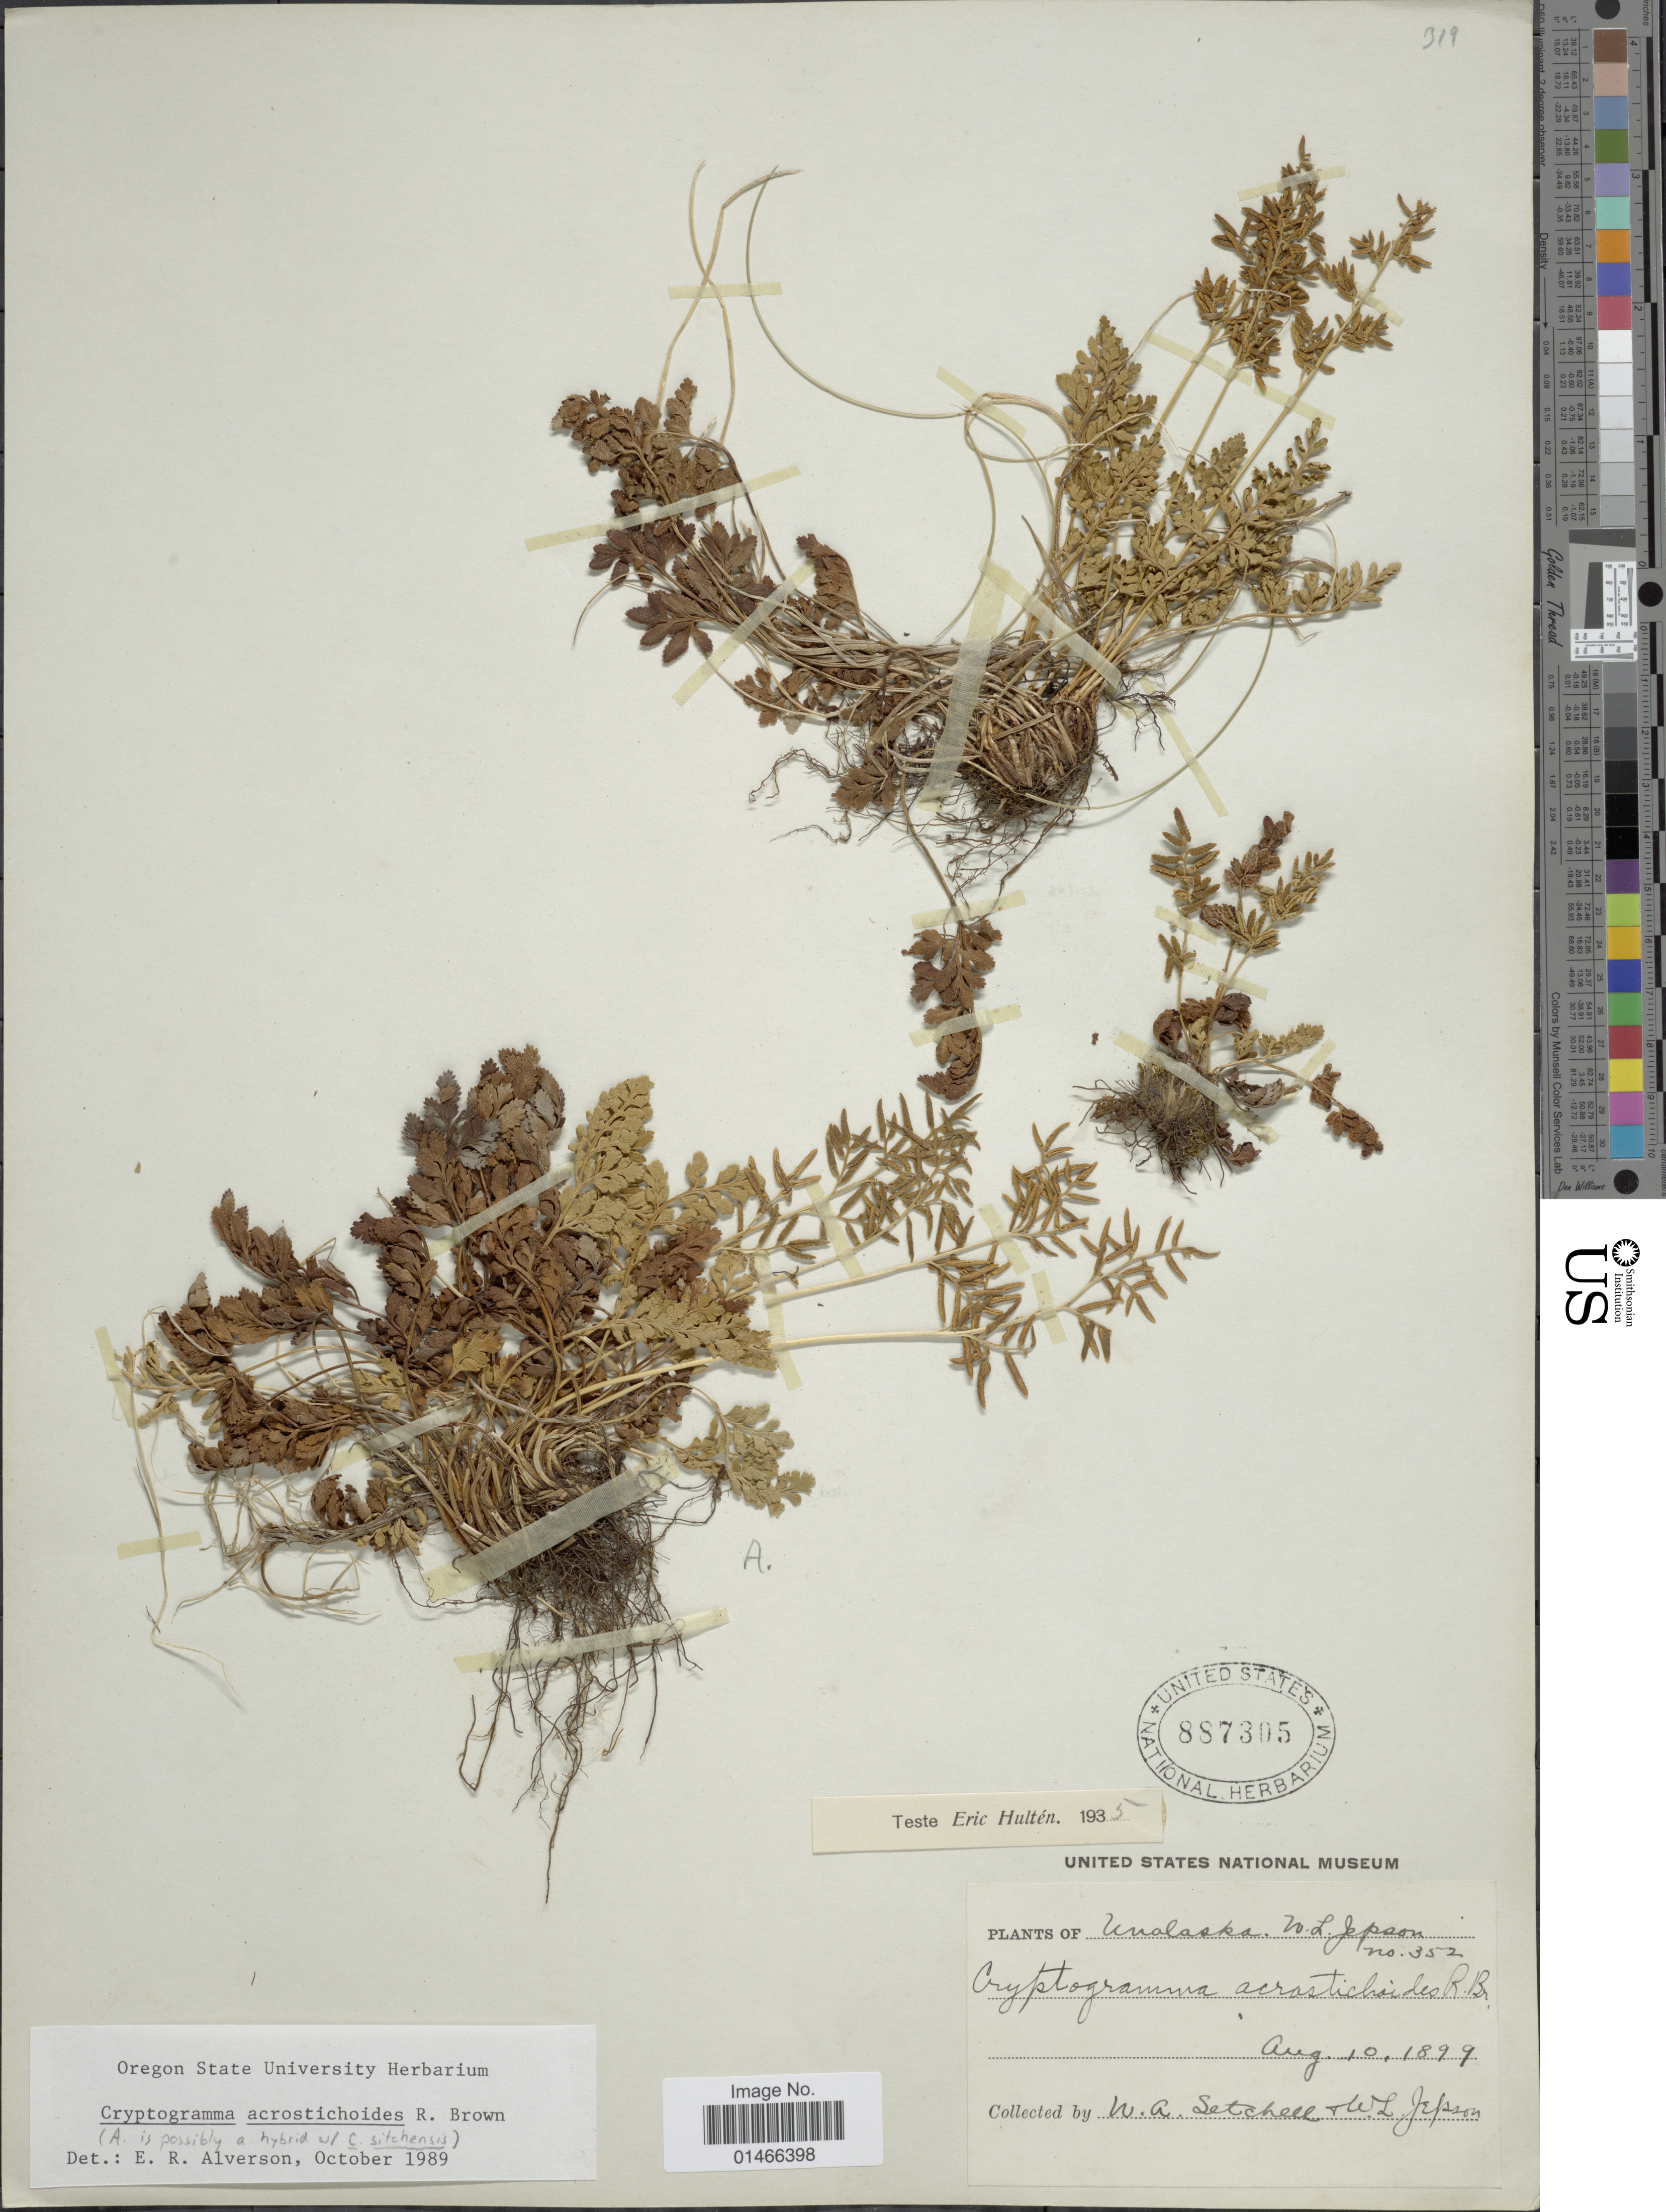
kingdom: Plantae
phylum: Tracheophyta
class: Polypodiopsida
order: Polypodiales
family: Pteridaceae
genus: Cryptogramma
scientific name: Cryptogramma acrostichoides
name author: R. Br.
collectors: W. Setchell & W. L. Jepson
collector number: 352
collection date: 1899-08-10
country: United States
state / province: Alaska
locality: Unalaska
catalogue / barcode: US 887305